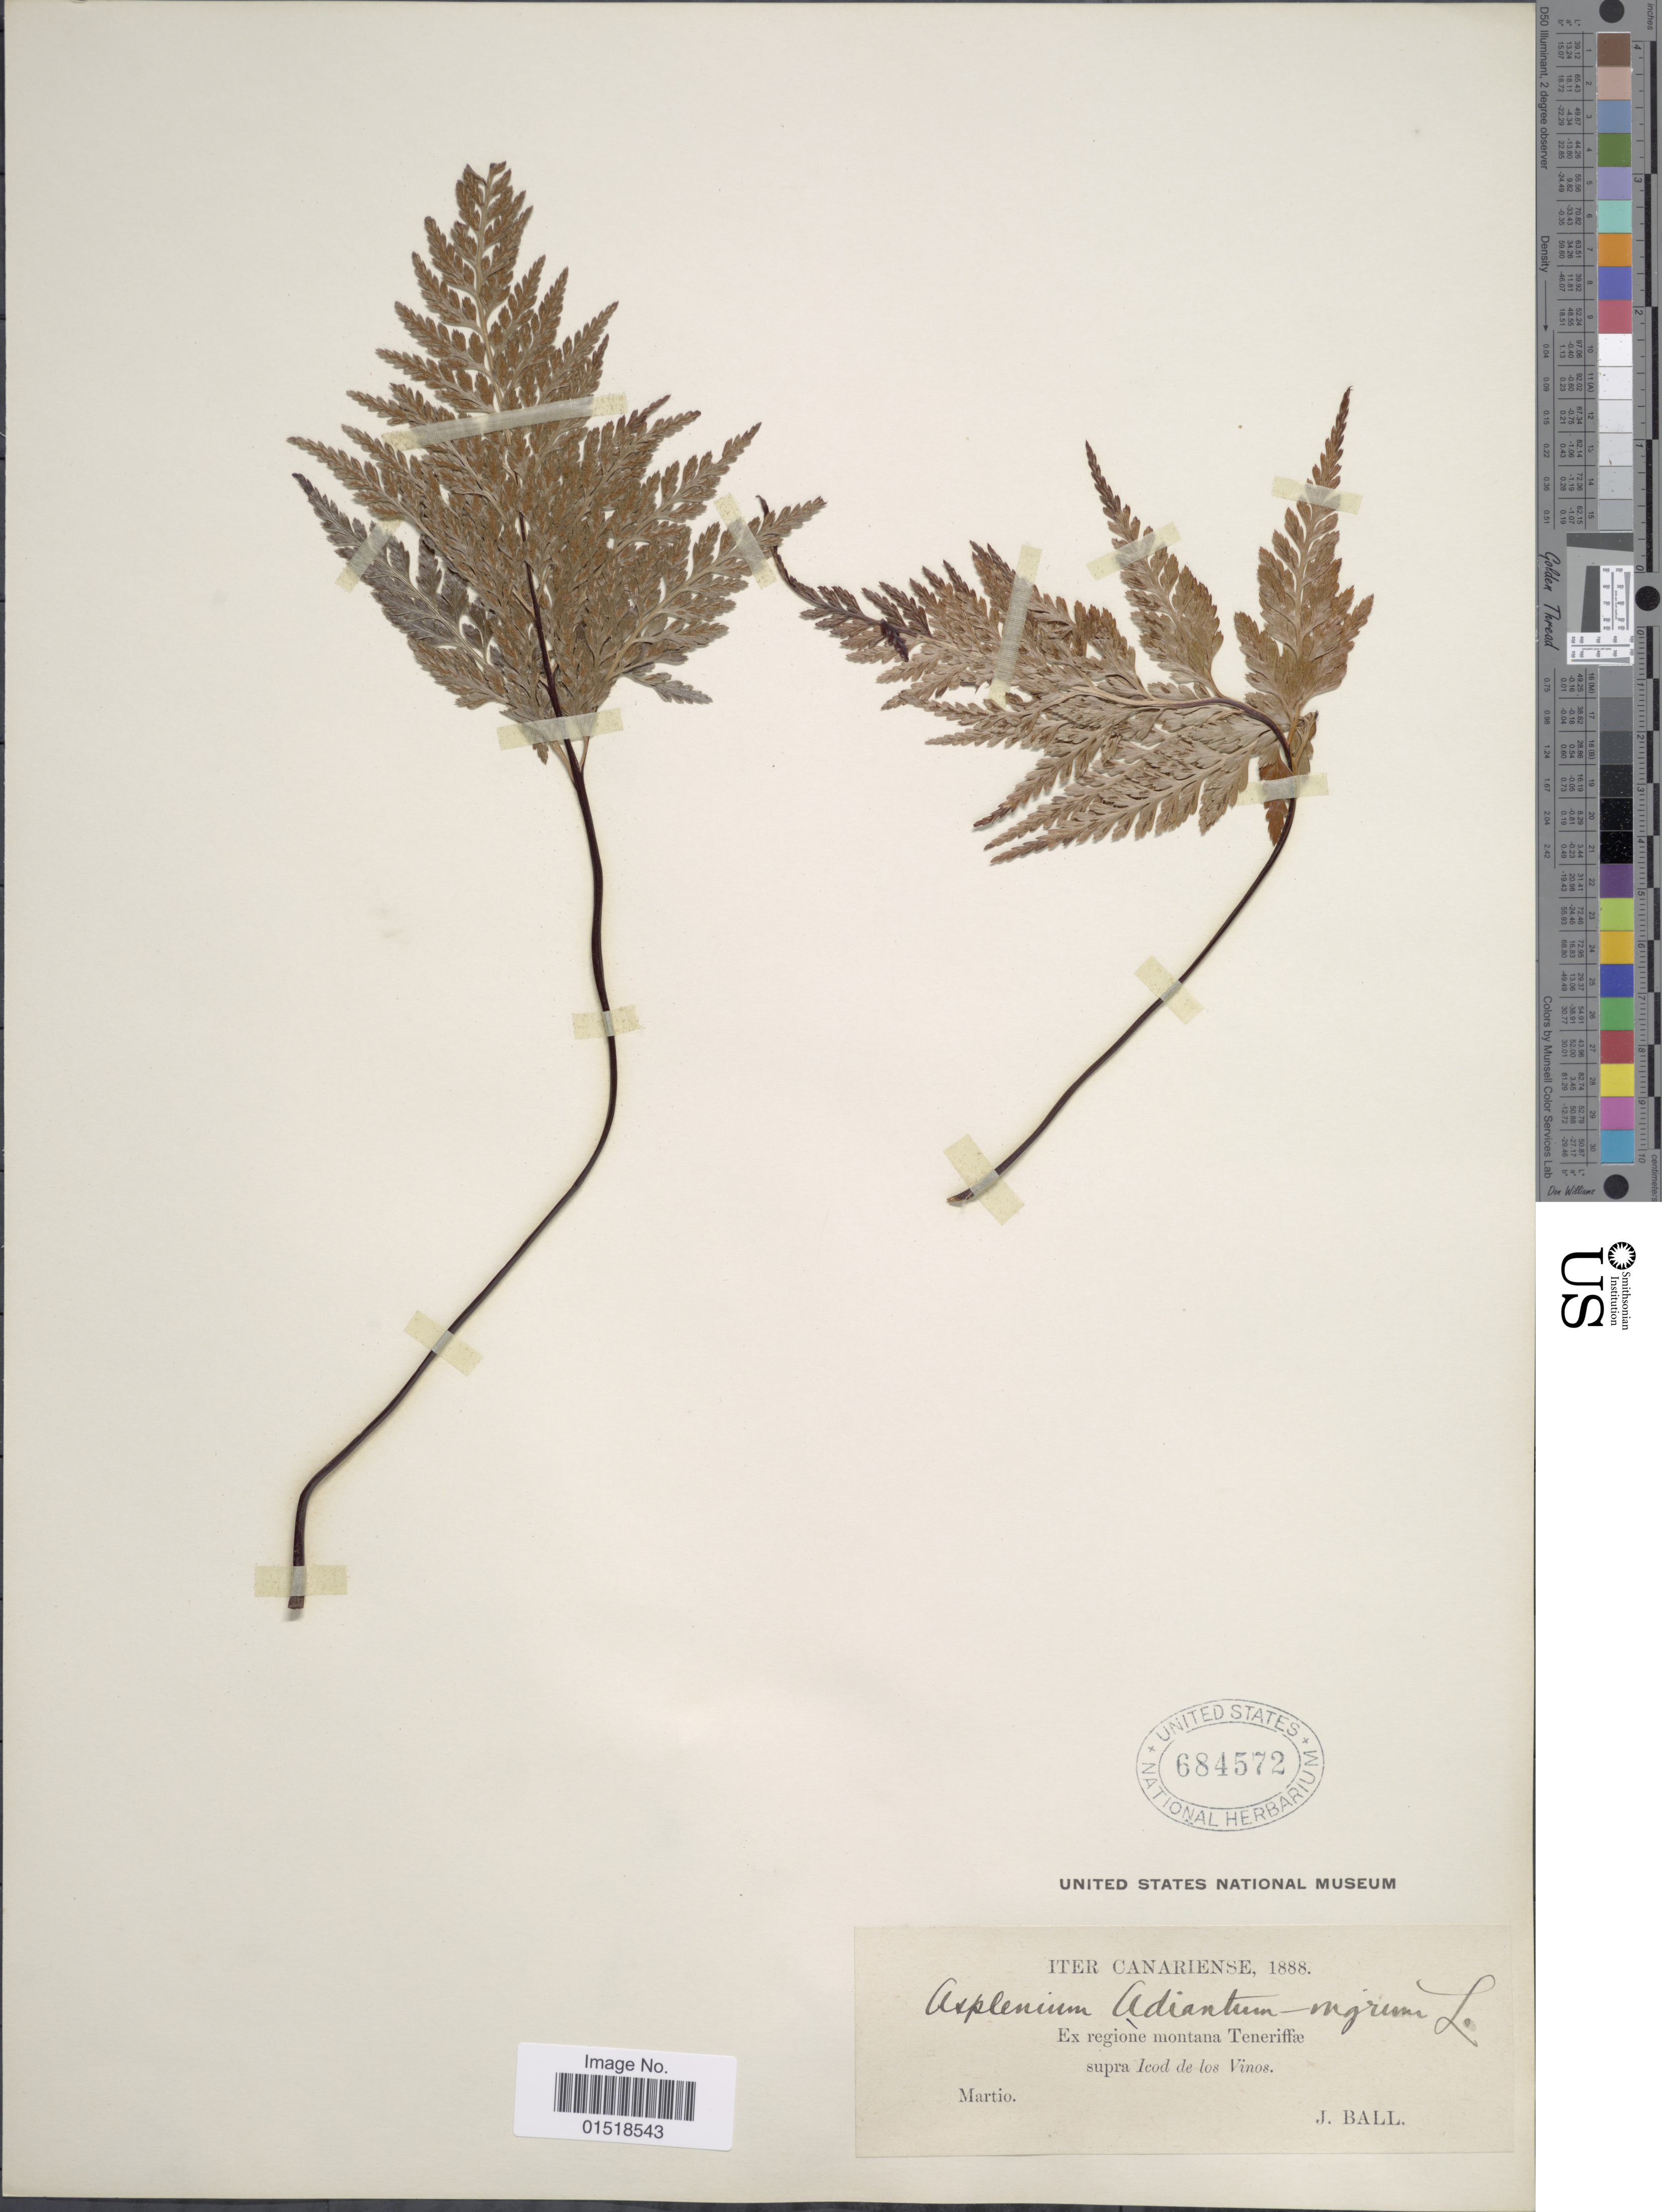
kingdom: Plantae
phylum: Tracheophyta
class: Polypodiopsida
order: Polypodiales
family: Aspleniaceae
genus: Asplenium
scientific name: Asplenium adiantum-nigrum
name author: L.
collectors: J. Ball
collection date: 1888-03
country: Spain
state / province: Canarias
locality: Iter Canariense. Ex regione montana Teneriffæ supra Icod de los Vinos.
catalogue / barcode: US 684572